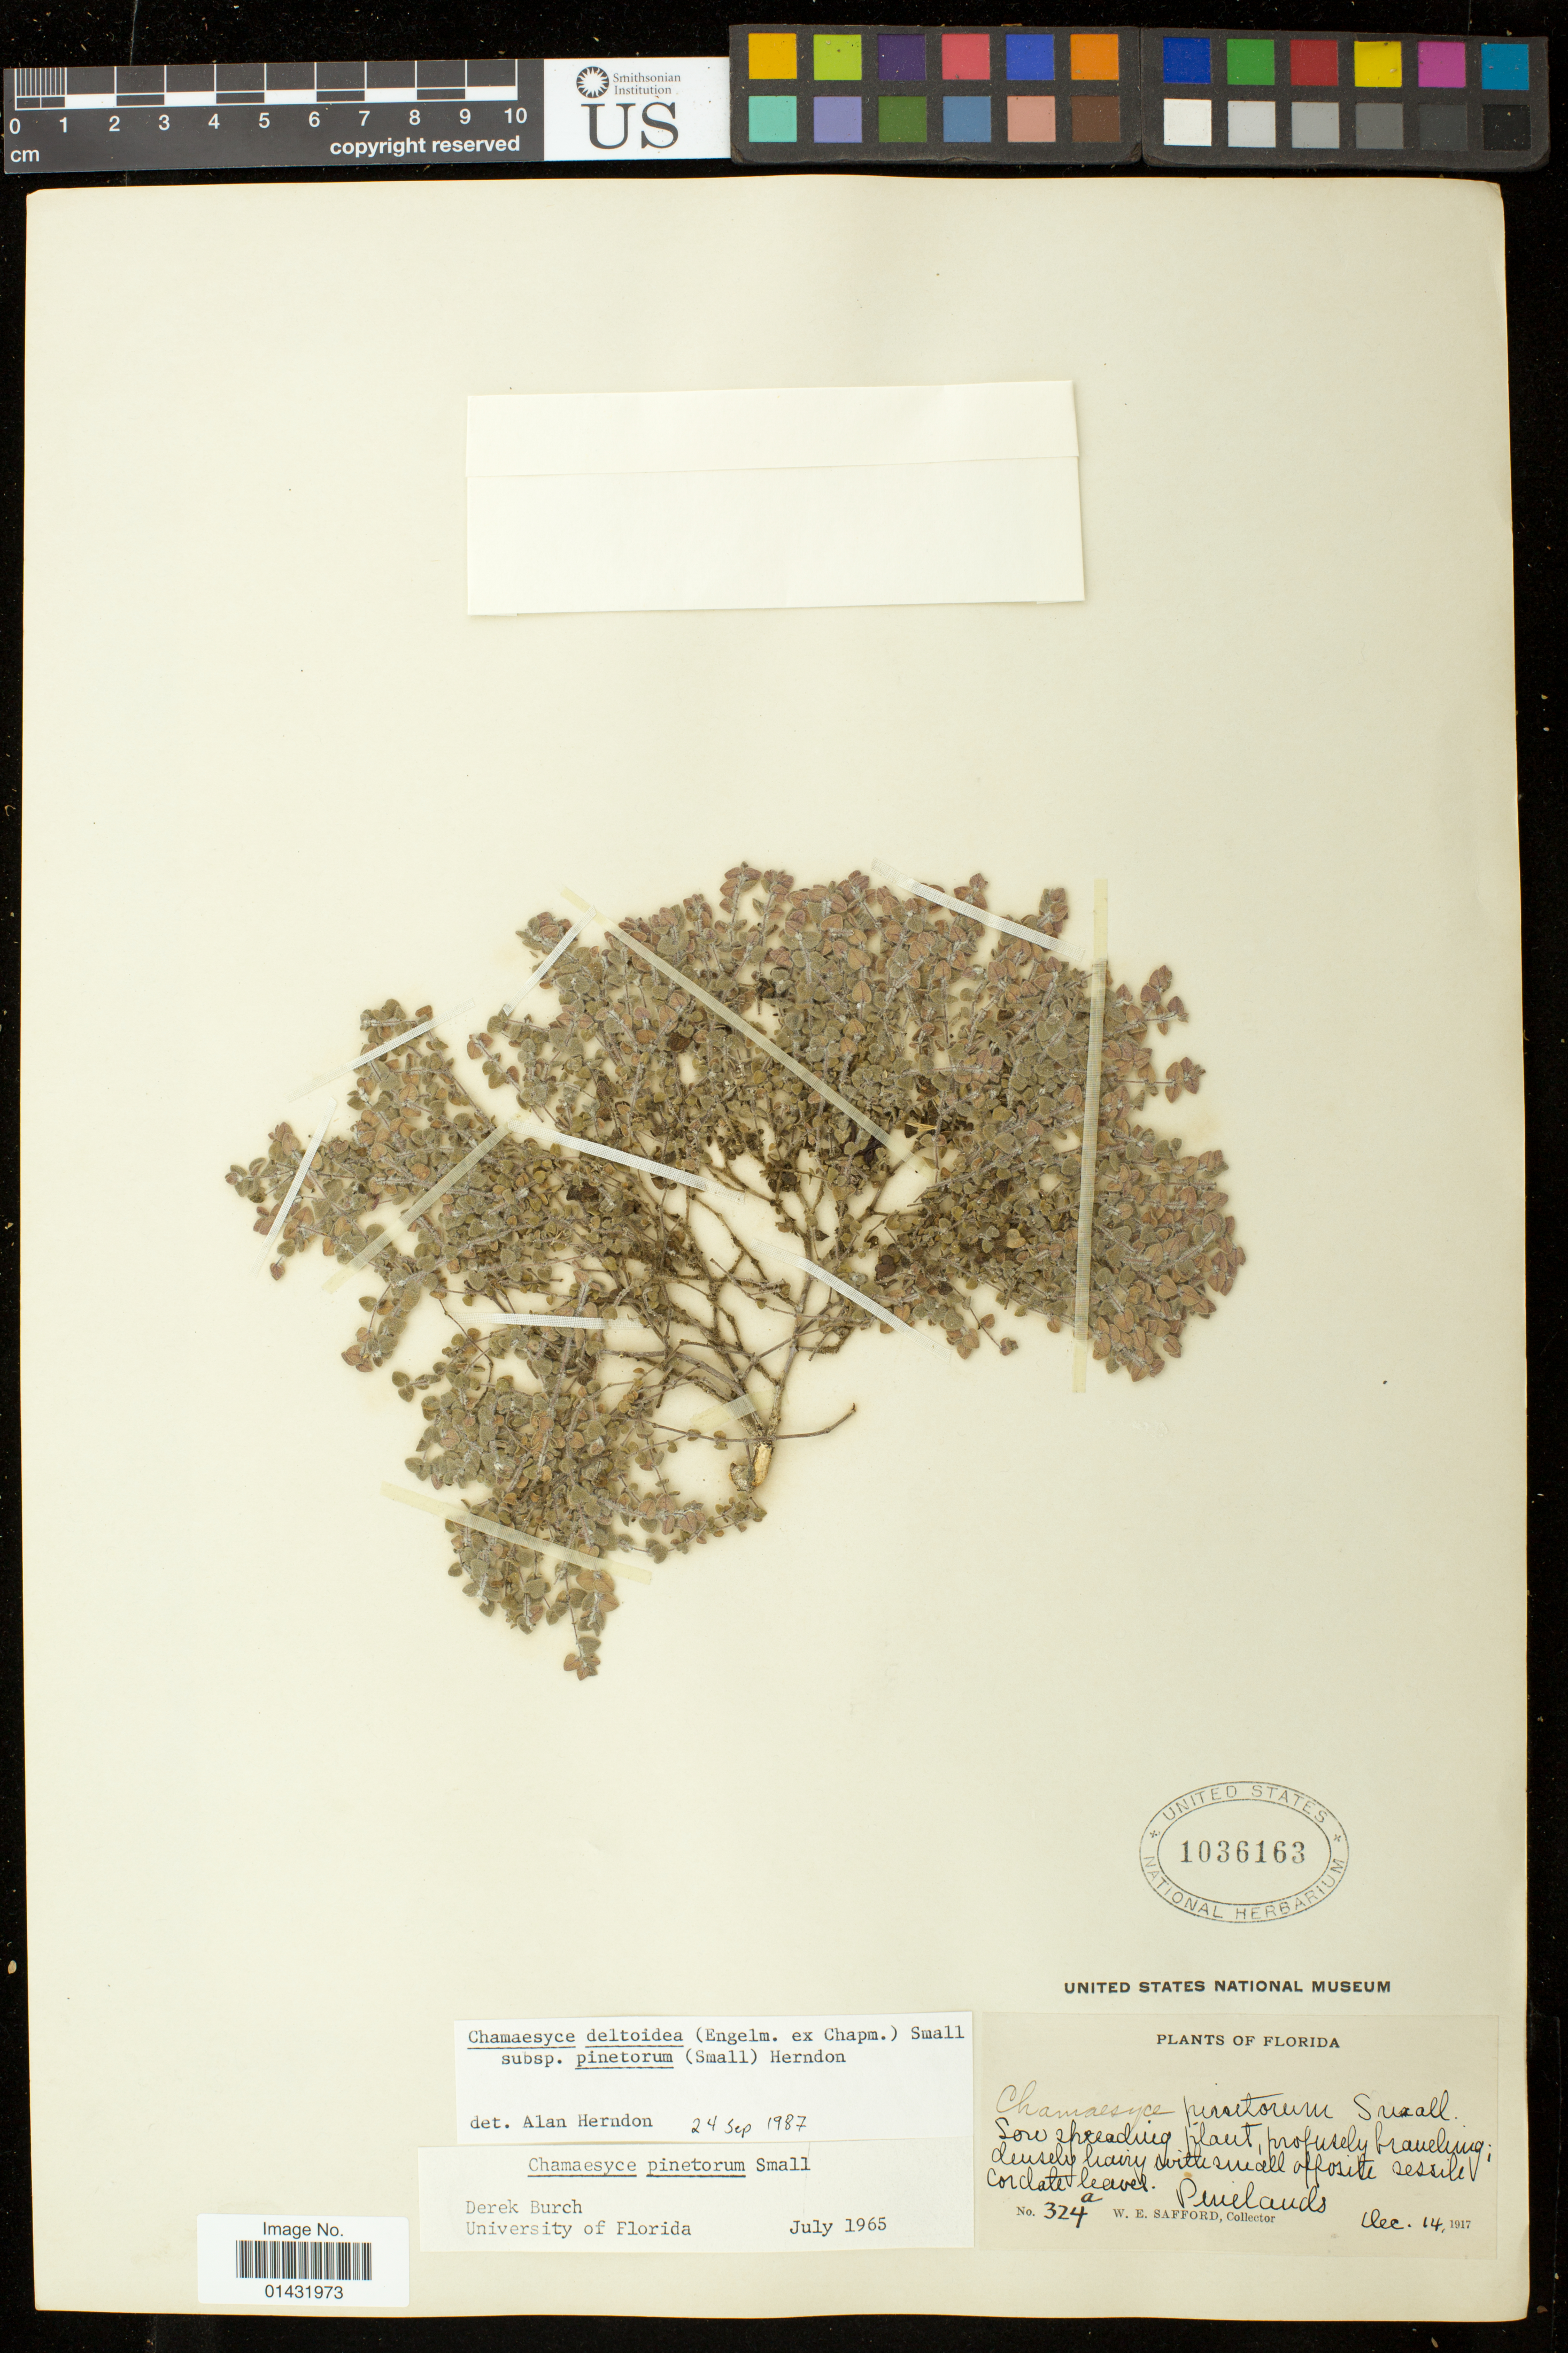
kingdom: Plantae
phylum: Tracheophyta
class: Magnoliopsida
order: Malpighiales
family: Euphorbiaceae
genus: Euphorbia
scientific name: Euphorbia deltoidea subsp. deltoidea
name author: Engelm. ex Chapm.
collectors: W. E. Safford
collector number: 324a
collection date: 1917-12-14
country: United States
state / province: Florida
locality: Pinelands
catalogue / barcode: US 1036163